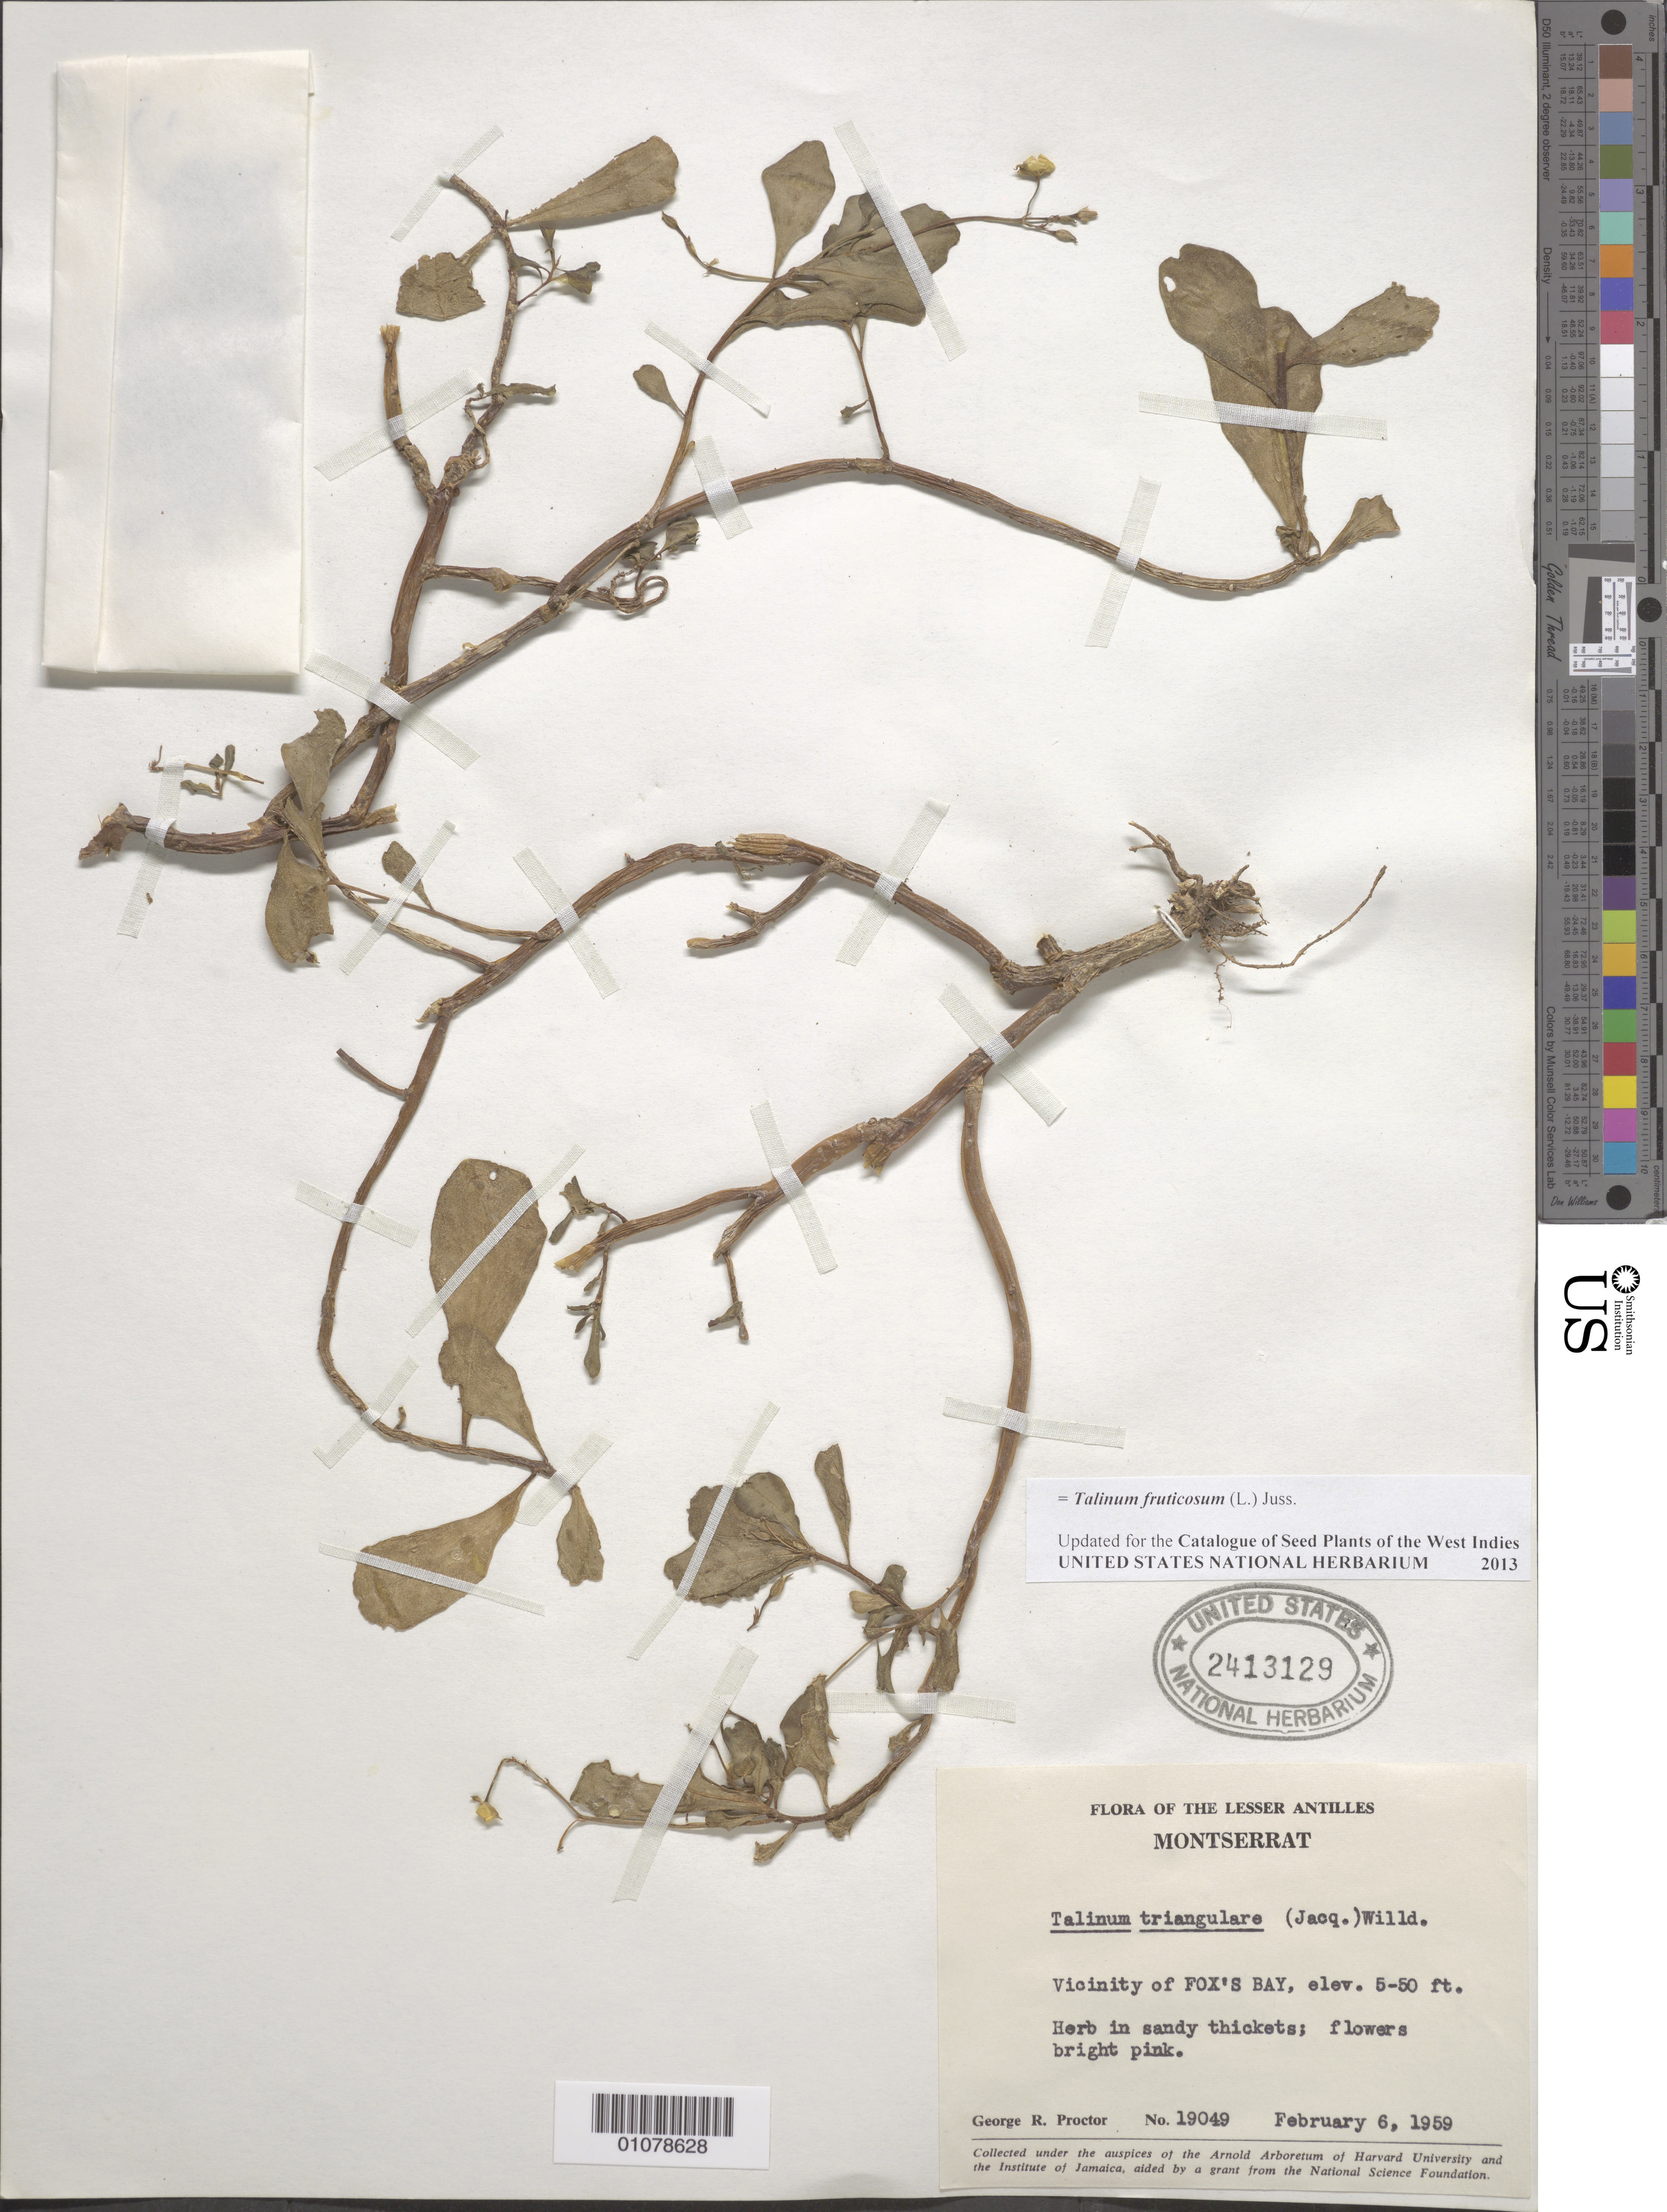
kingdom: Plantae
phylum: Tracheophyta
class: Magnoliopsida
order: Caryophyllales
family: Talinaceae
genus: Talinum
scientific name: Talinum fruticosum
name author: (L.) Juss.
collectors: G. R. Proctor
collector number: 19049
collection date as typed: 06 Feb 1959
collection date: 1959-02-06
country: Montserrat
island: Montserrat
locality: Vicinity of Fox's Bay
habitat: In sandy thickets.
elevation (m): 2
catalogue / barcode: US 2413129